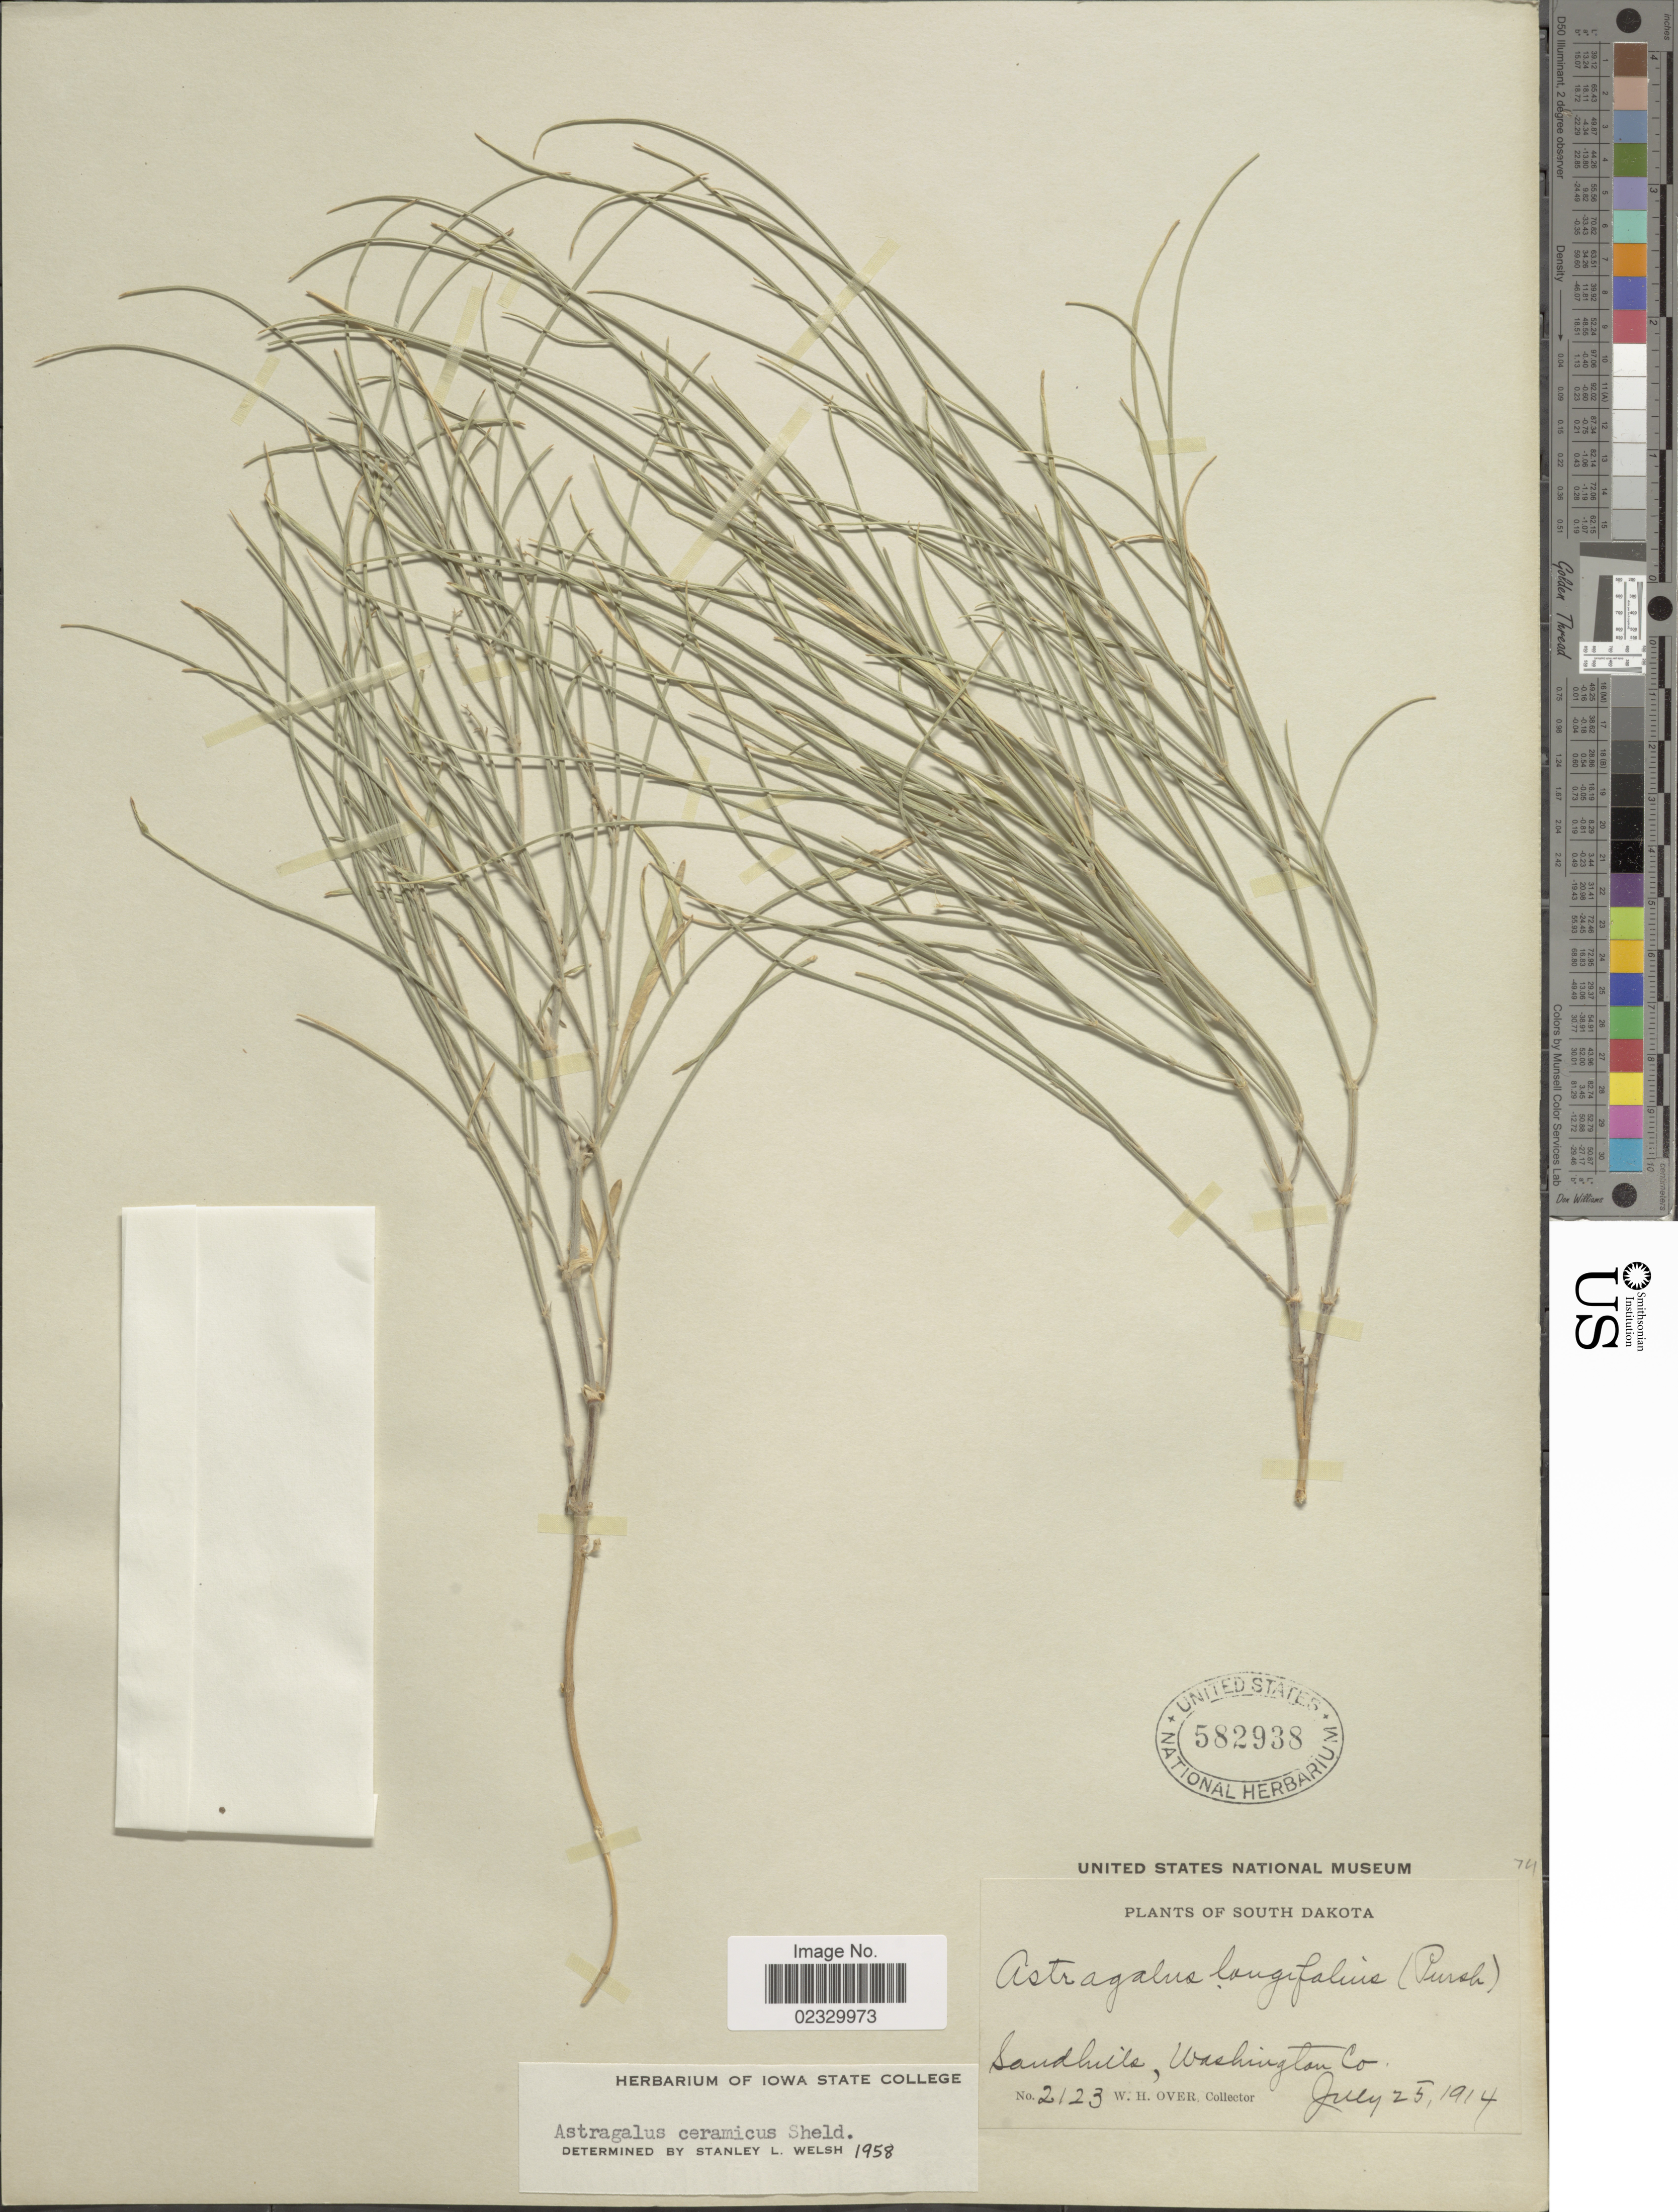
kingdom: Plantae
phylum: Tracheophyta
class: Magnoliopsida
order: Fabales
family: Fabaceae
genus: Astragalus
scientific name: Astragalus ceramicus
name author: E. Sheld.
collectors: W. Over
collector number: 2123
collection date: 1914-07-25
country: United States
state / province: South Dakota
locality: Sandhills, Washington Co.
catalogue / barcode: US 582938